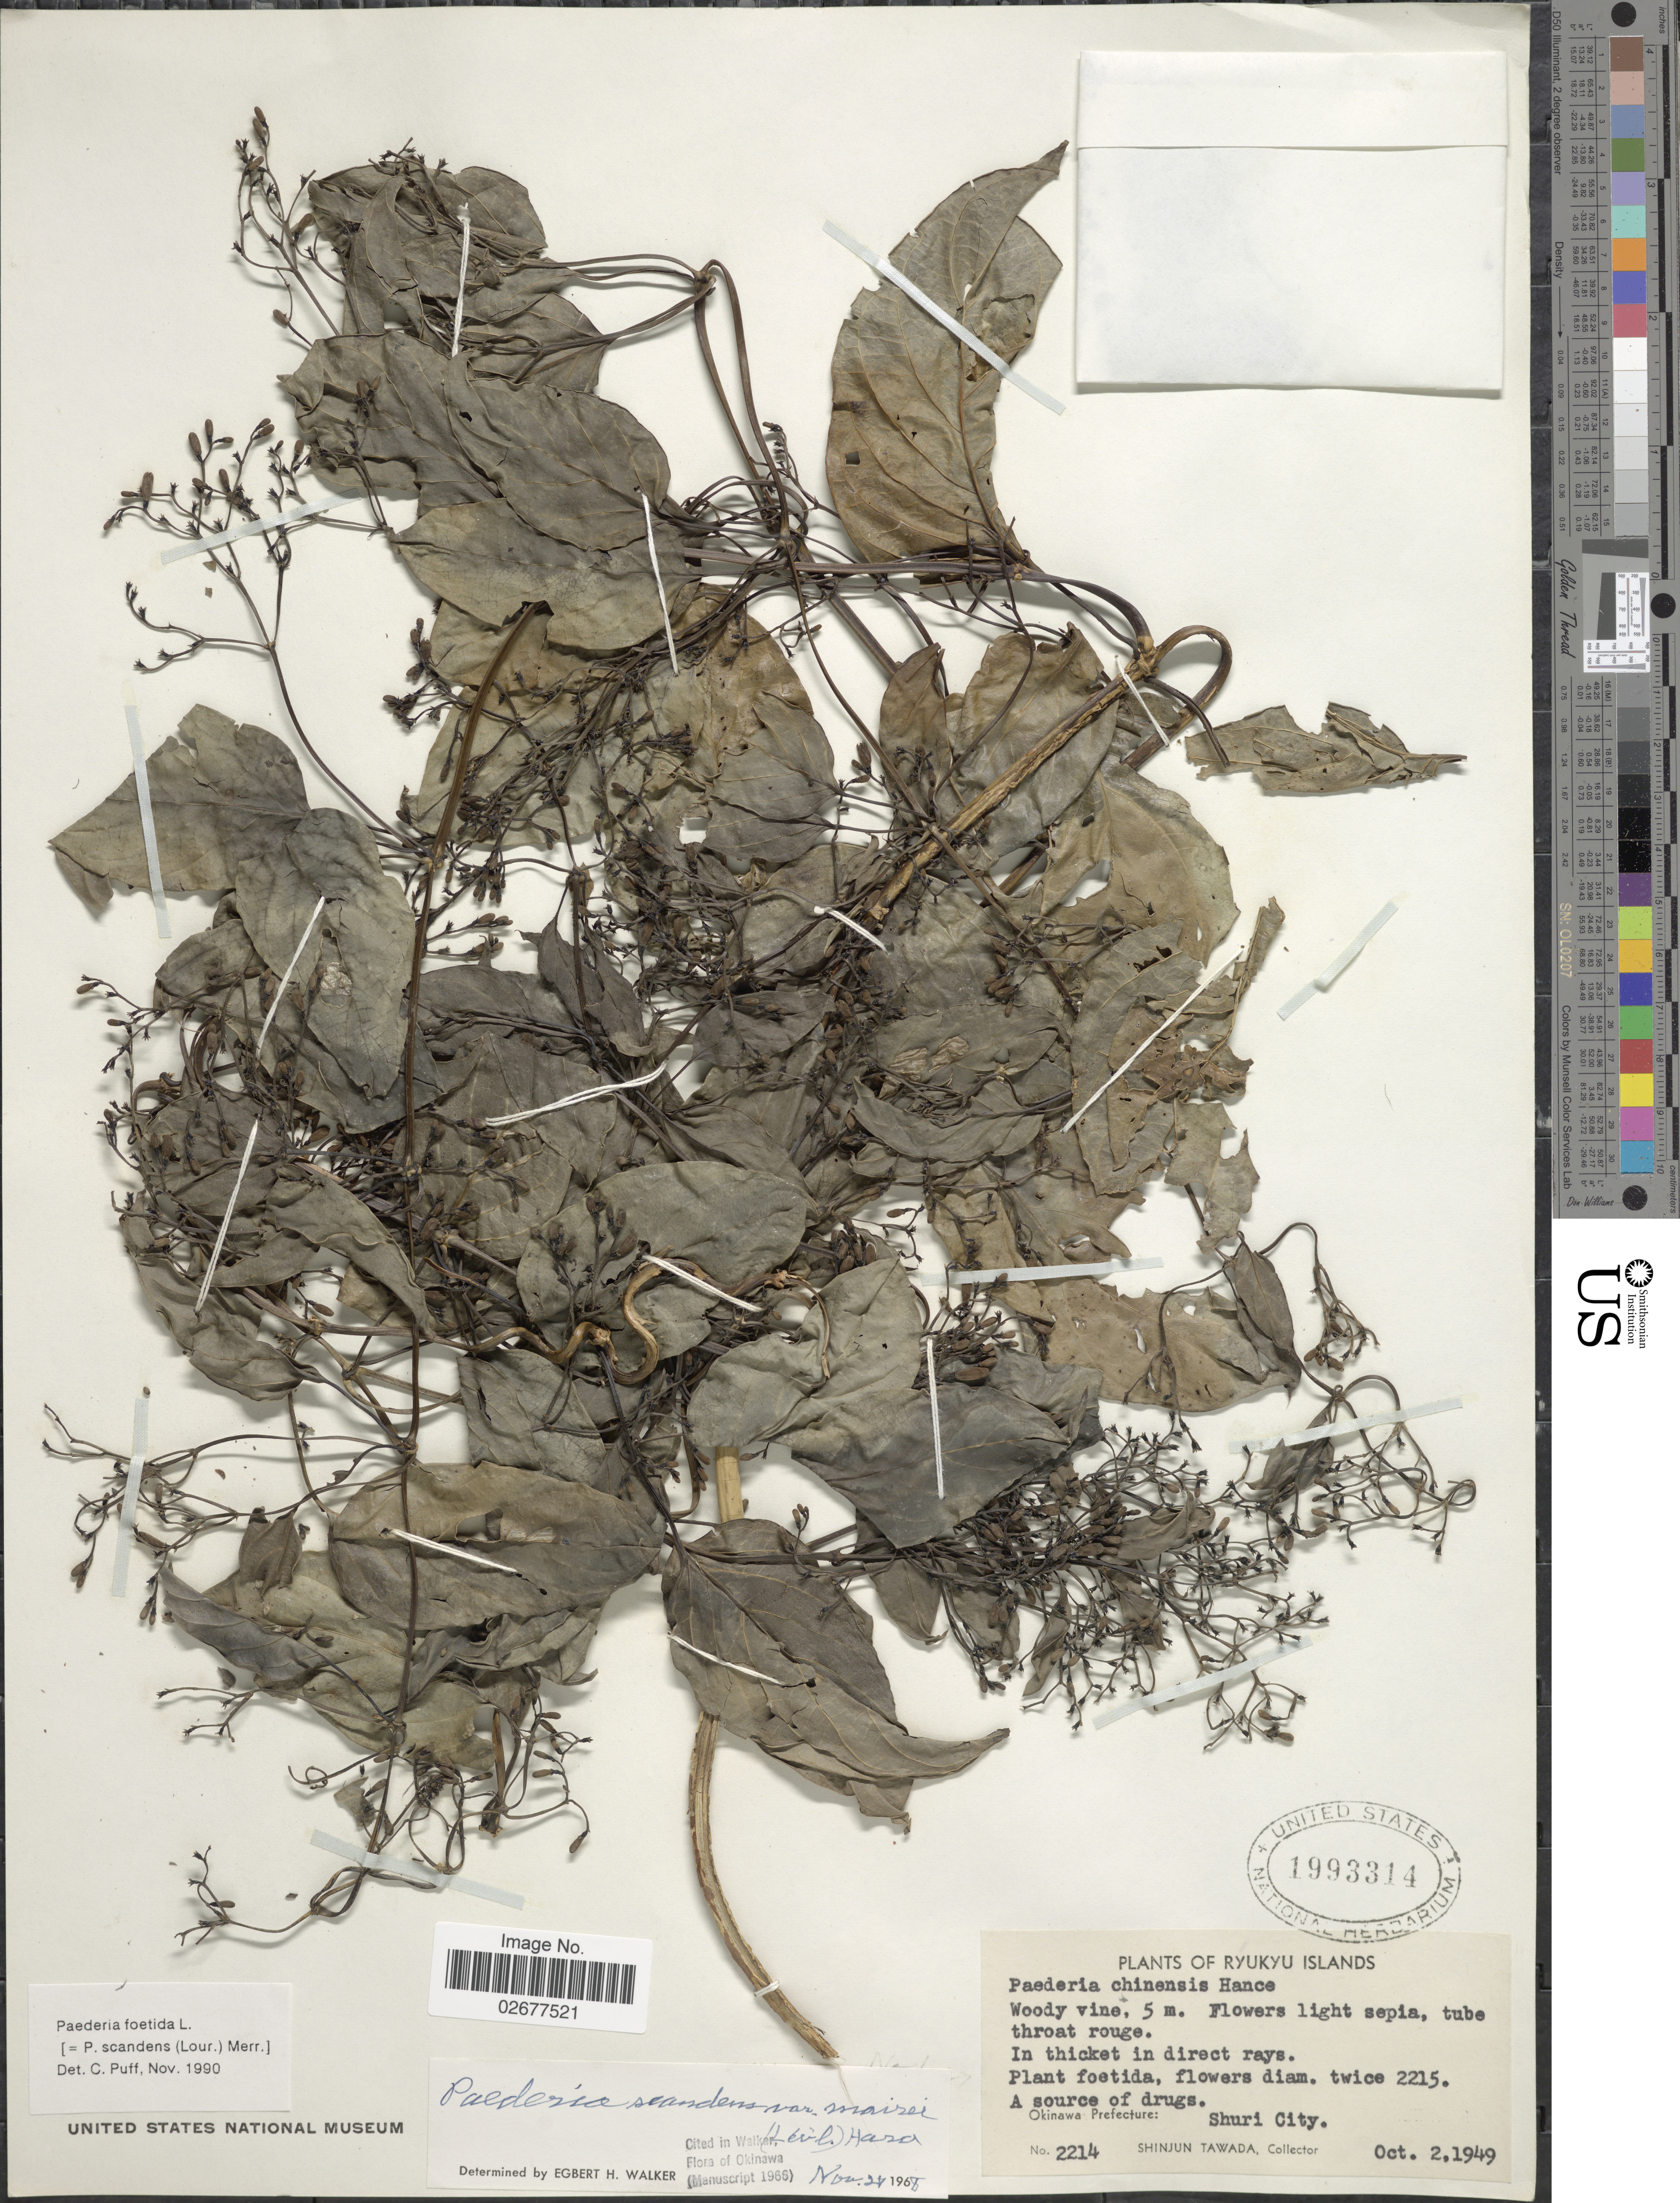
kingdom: Plantae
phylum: Tracheophyta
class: Magnoliopsida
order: Gentianales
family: Rubiaceae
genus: Paederia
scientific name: Paederia foetida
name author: L.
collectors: S. Tawada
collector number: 2214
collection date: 1949-10-02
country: Japan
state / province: Okinawa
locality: Ryukyu Islands. Okinawa Prefecture: Shuri City.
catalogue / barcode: US 1993314